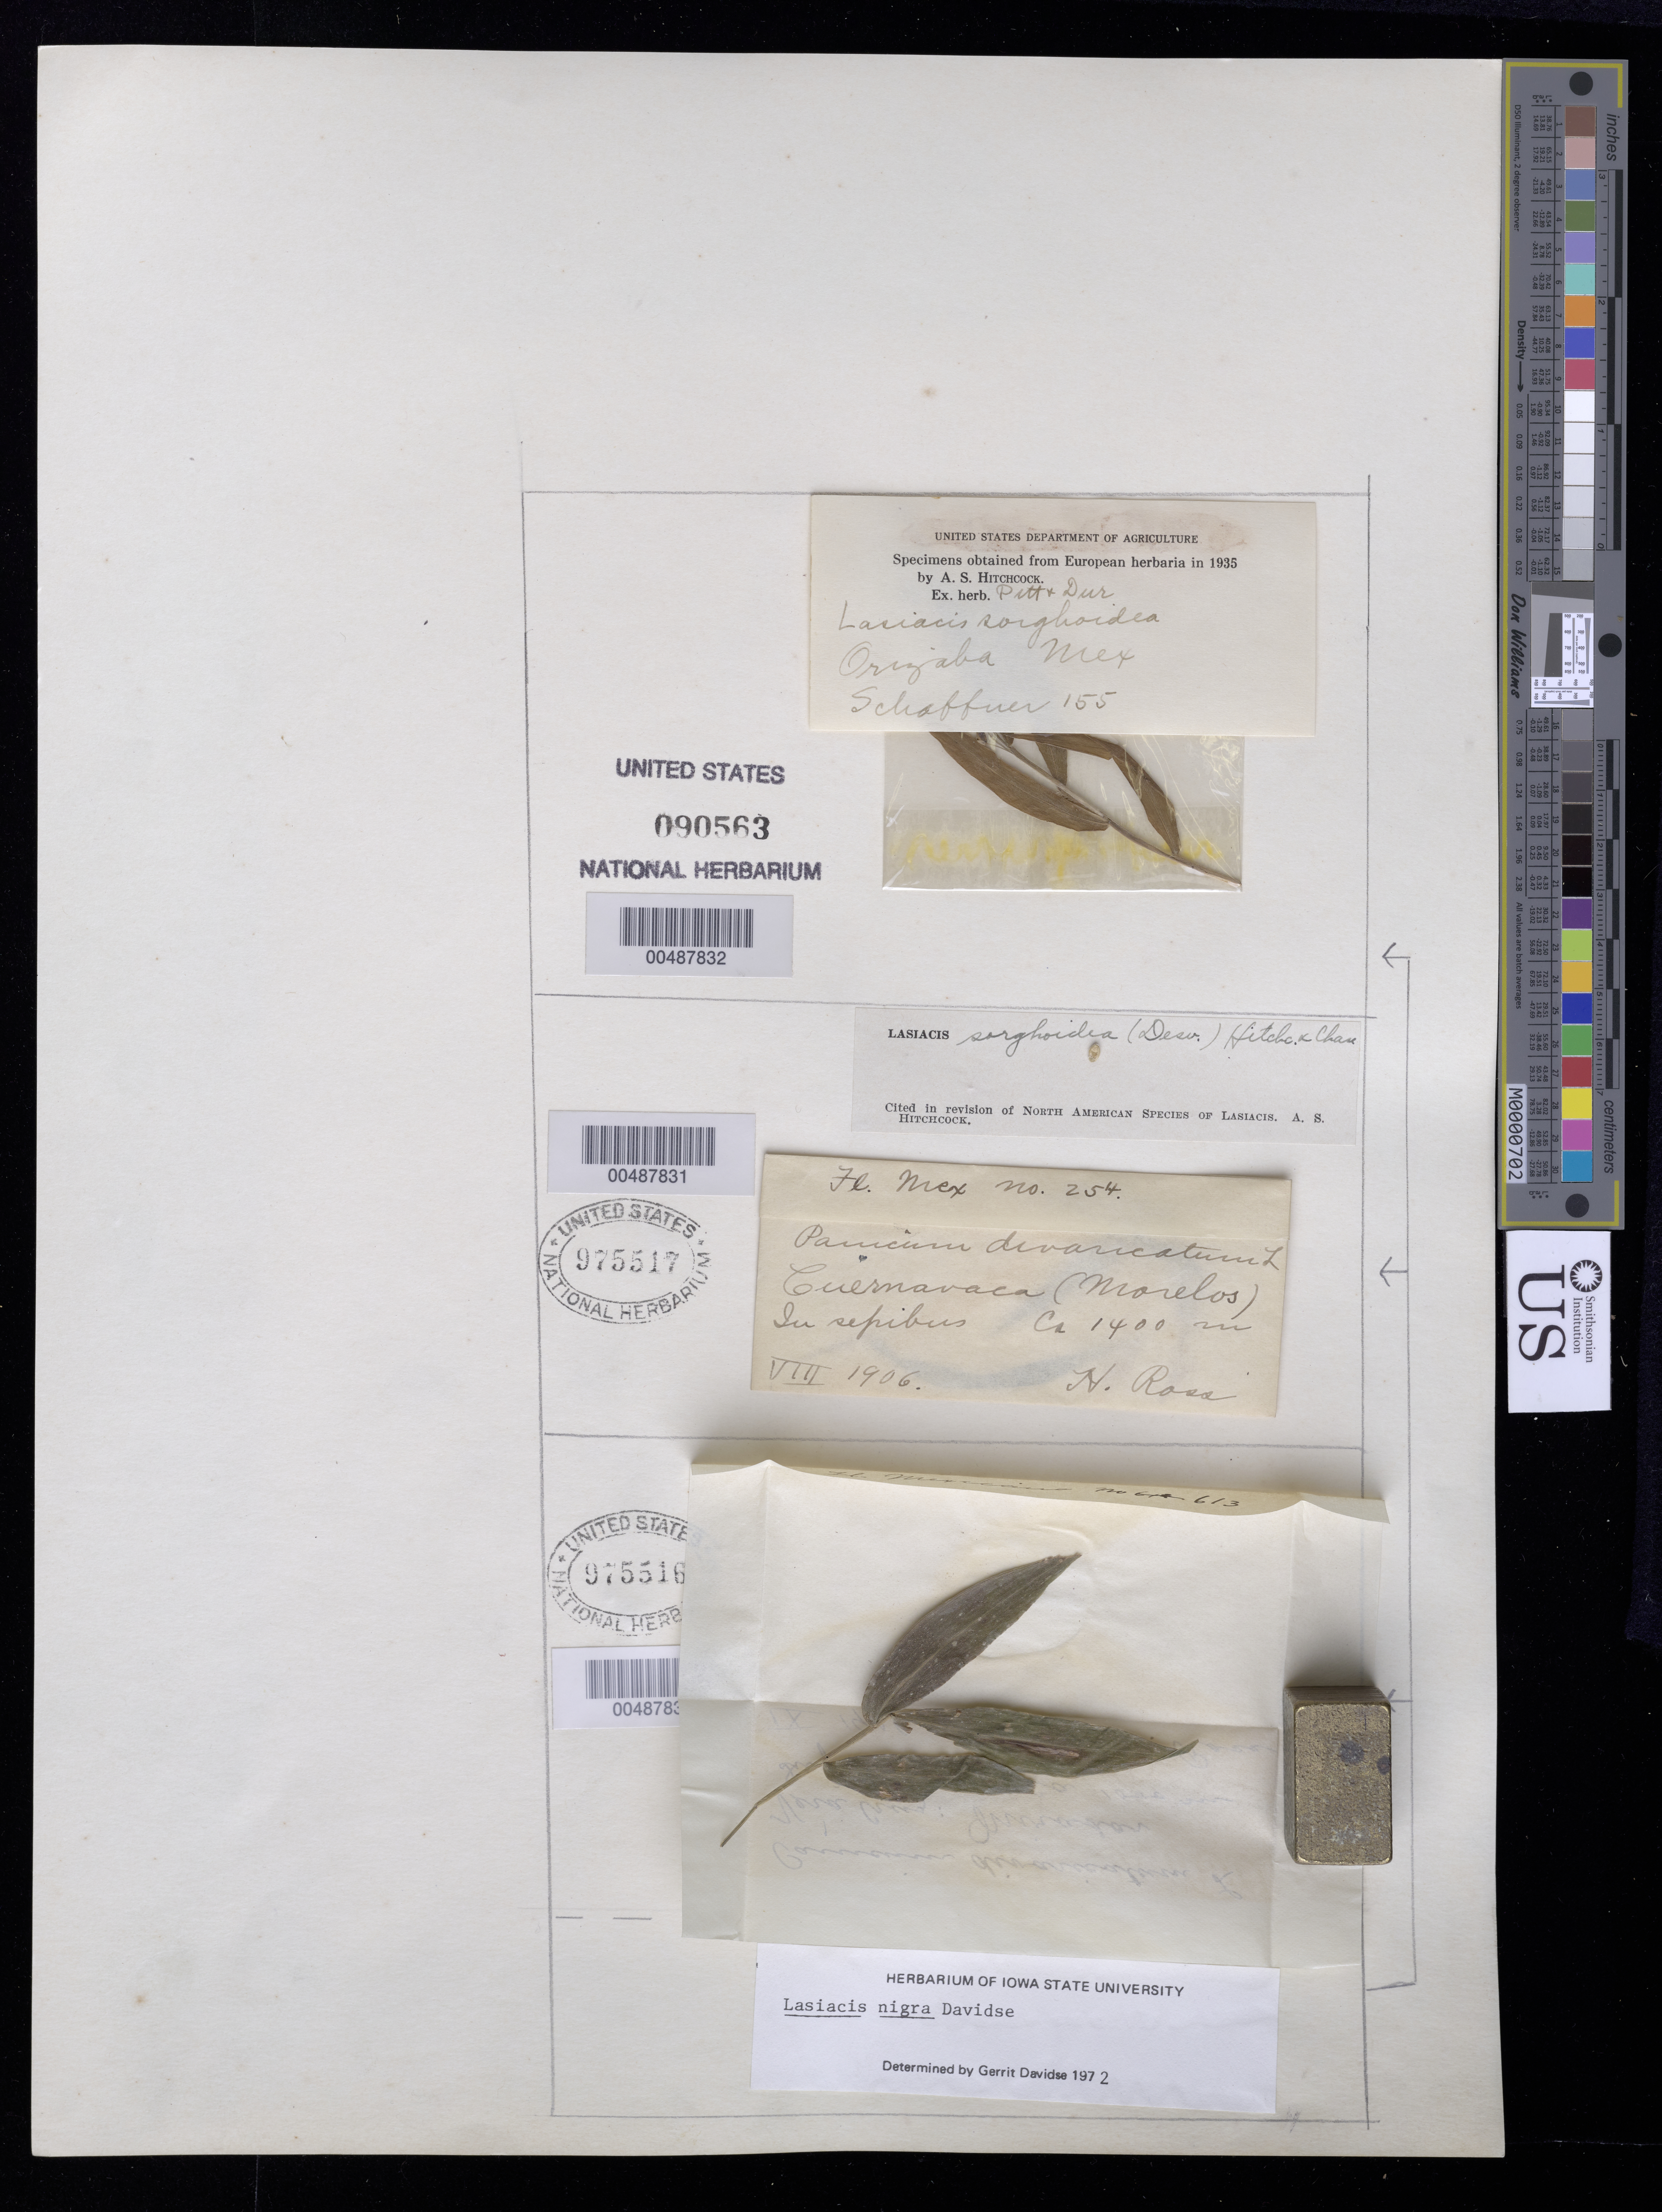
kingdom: Plantae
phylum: Tracheophyta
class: Liliopsida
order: Poales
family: Poaceae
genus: Lasiacis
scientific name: Lasiacis maxonii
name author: Swallen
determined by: Davidse, Gerrit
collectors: H. Ross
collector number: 613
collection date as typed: Sep 1906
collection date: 1906-09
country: Mexico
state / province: Veracruz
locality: Mirador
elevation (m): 1000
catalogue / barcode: US 975516